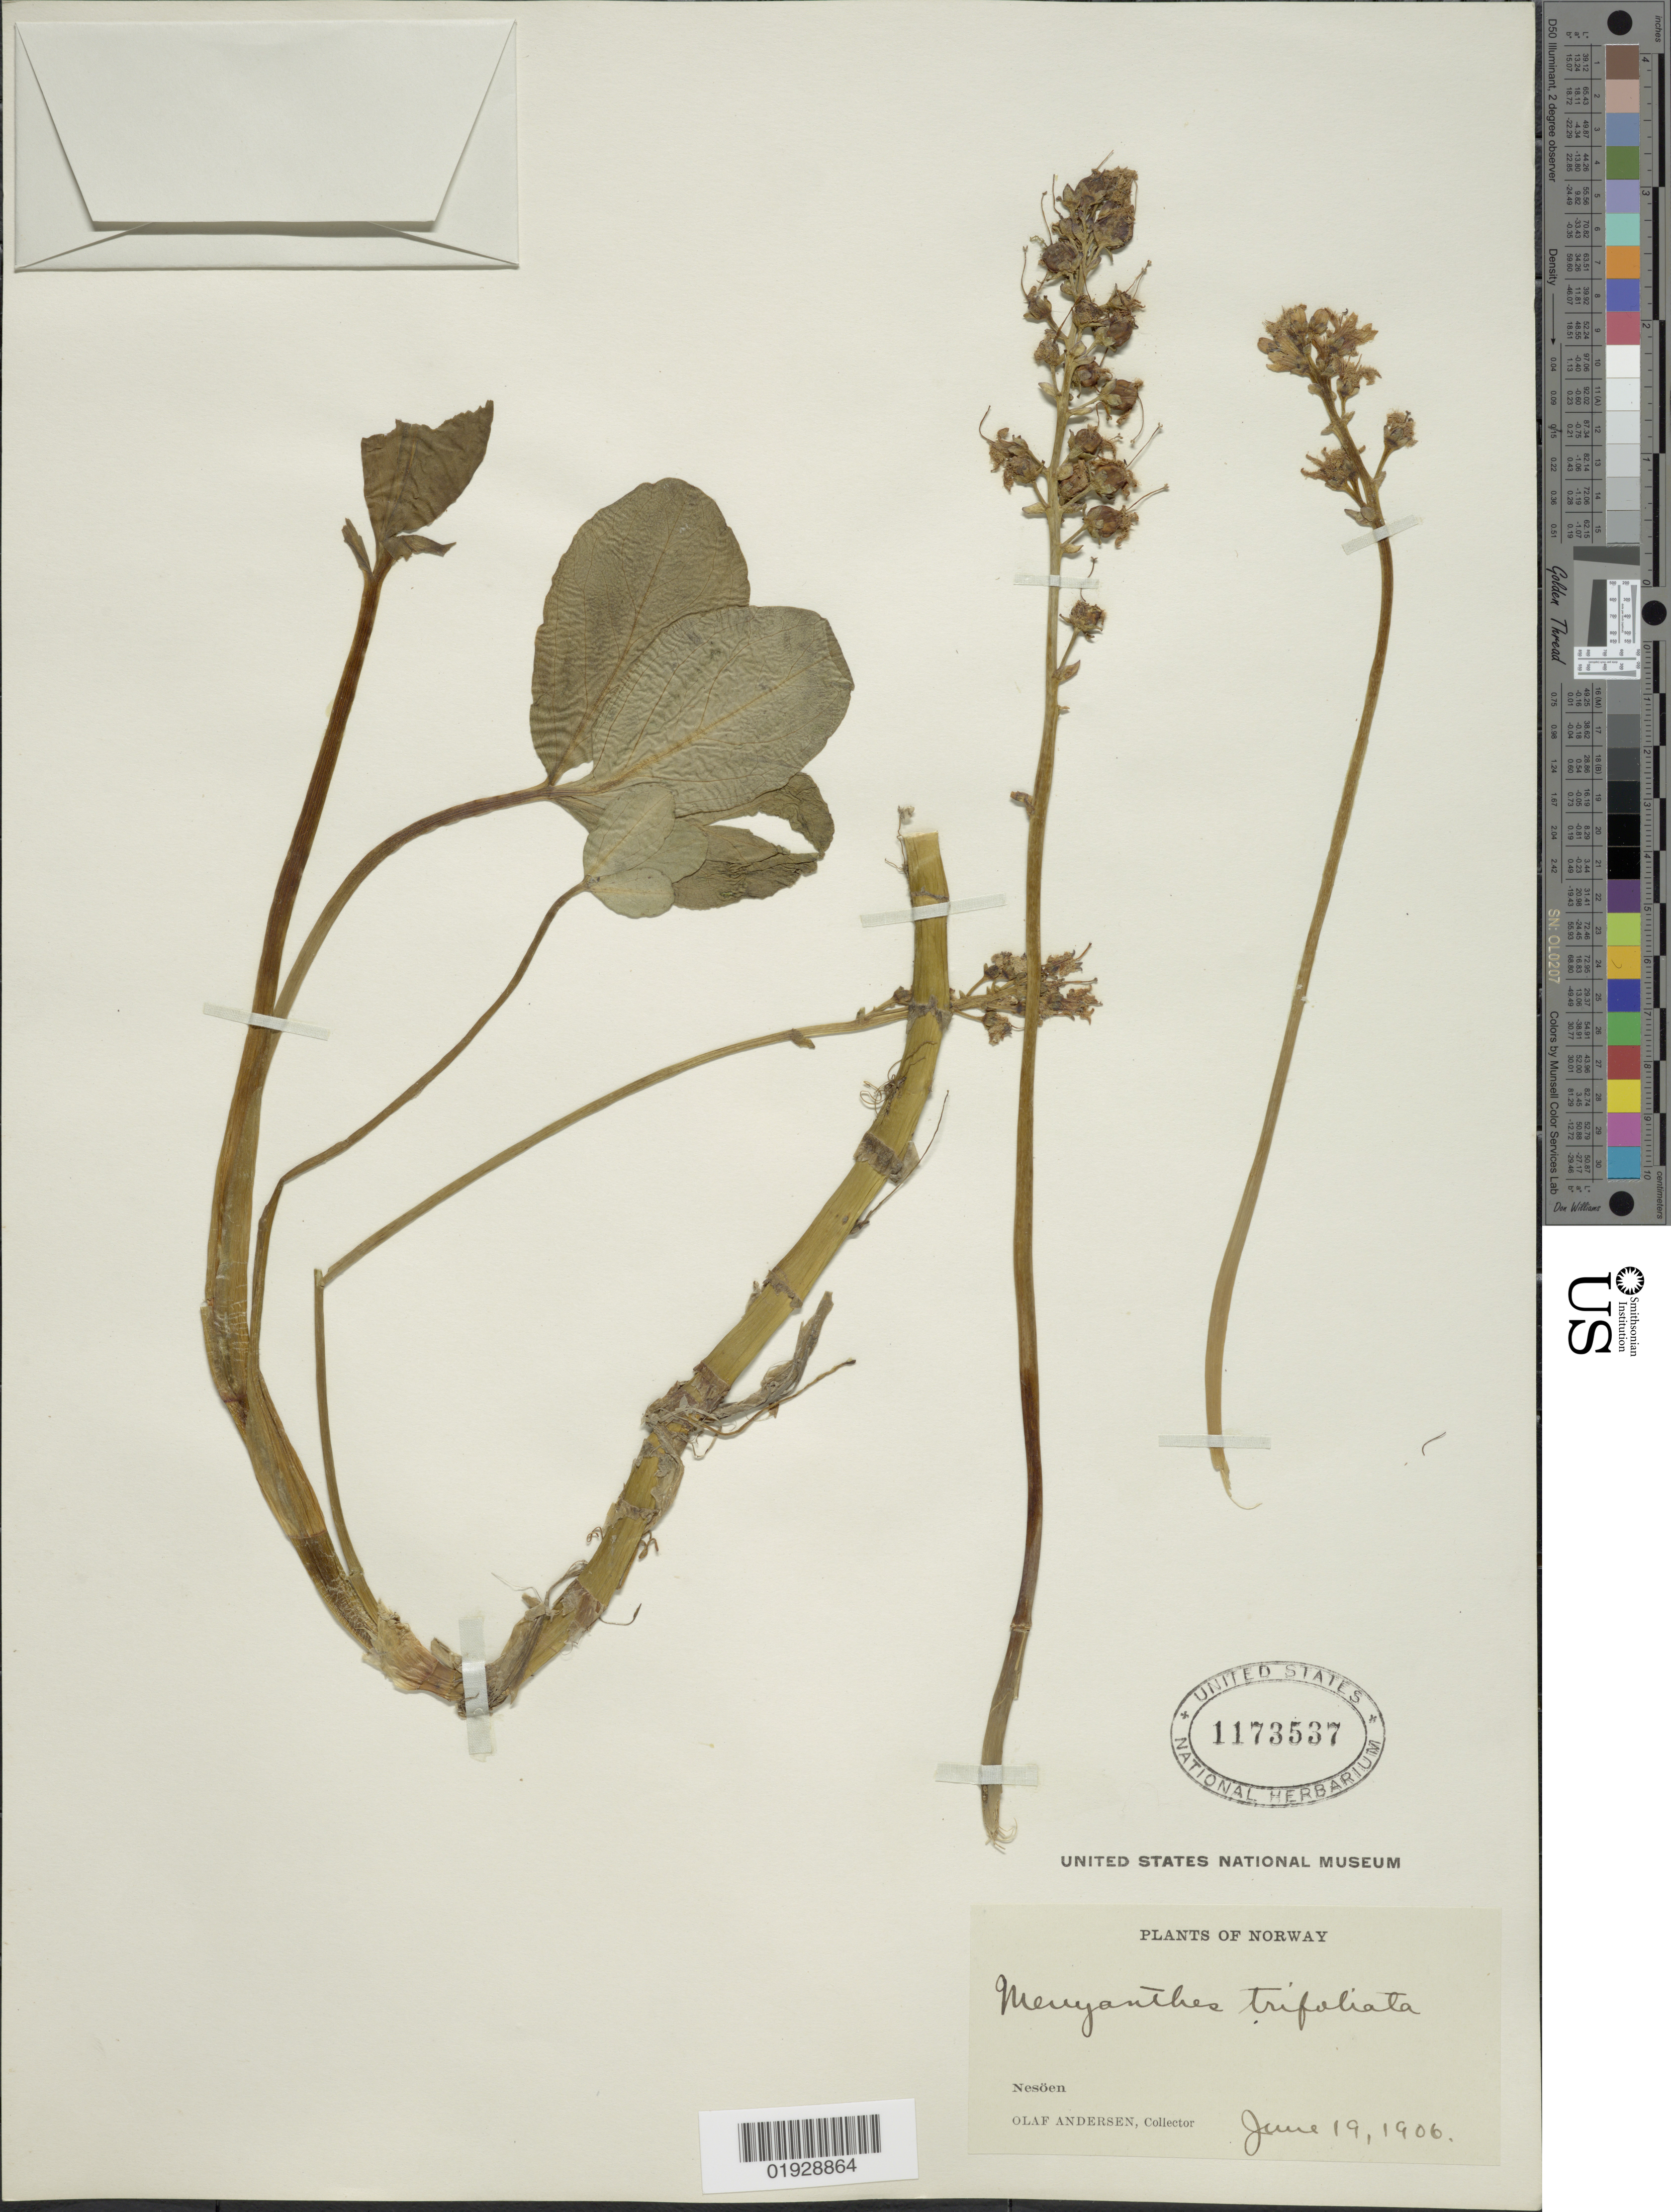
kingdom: Plantae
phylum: Tracheophyta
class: Magnoliopsida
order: Asterales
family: Menyanthaceae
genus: Menyanthes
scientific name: Menyanthes trifoliata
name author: L.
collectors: O. Andersen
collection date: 1906-06-19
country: Norway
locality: Nesöen.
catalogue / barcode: US 1173537